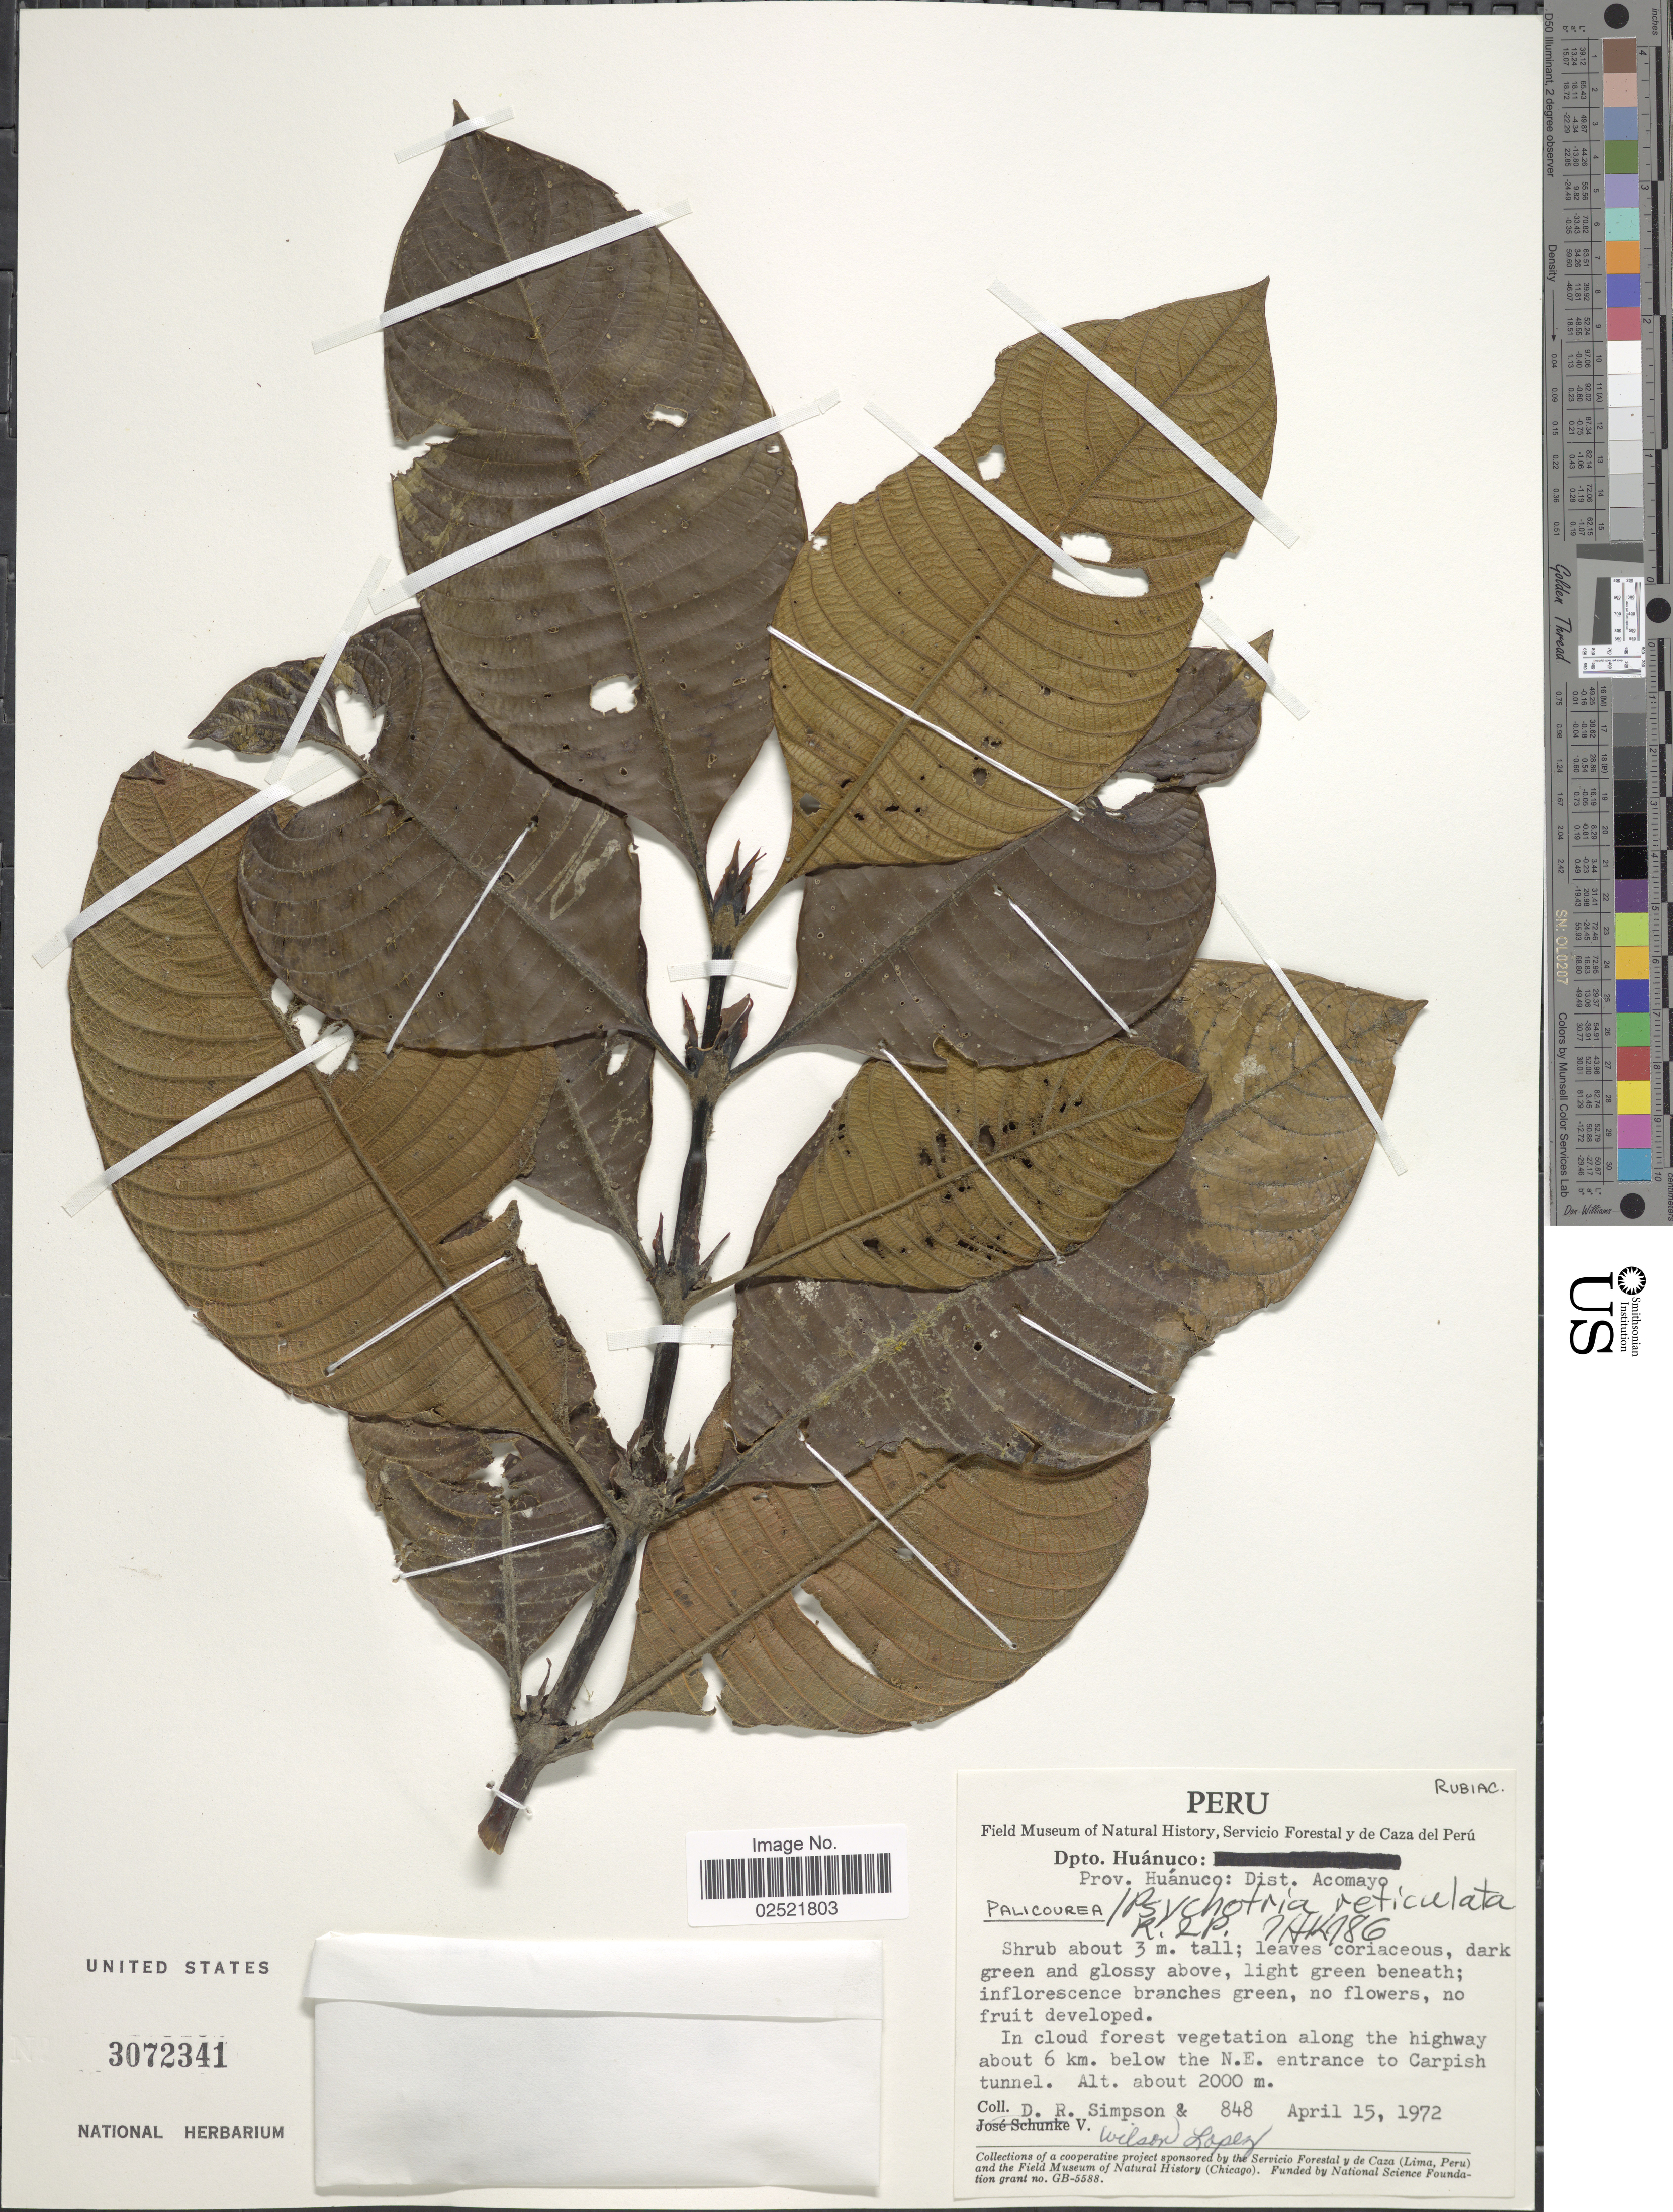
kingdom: Plantae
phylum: Tracheophyta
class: Magnoliopsida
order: Gentianales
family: Rubiaceae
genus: Psychotria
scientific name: Psychotria reticulata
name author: Ruiz & Pav.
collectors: D. R. Simpson & W. Lopez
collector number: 848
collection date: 1972-04-15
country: Peru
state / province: Huánuco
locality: Prov. Huanuco, Dist. Aocmayo, along the highway about 6 km below the N.E. entrance to Carpish tunnel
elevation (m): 2000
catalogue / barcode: US 3072341